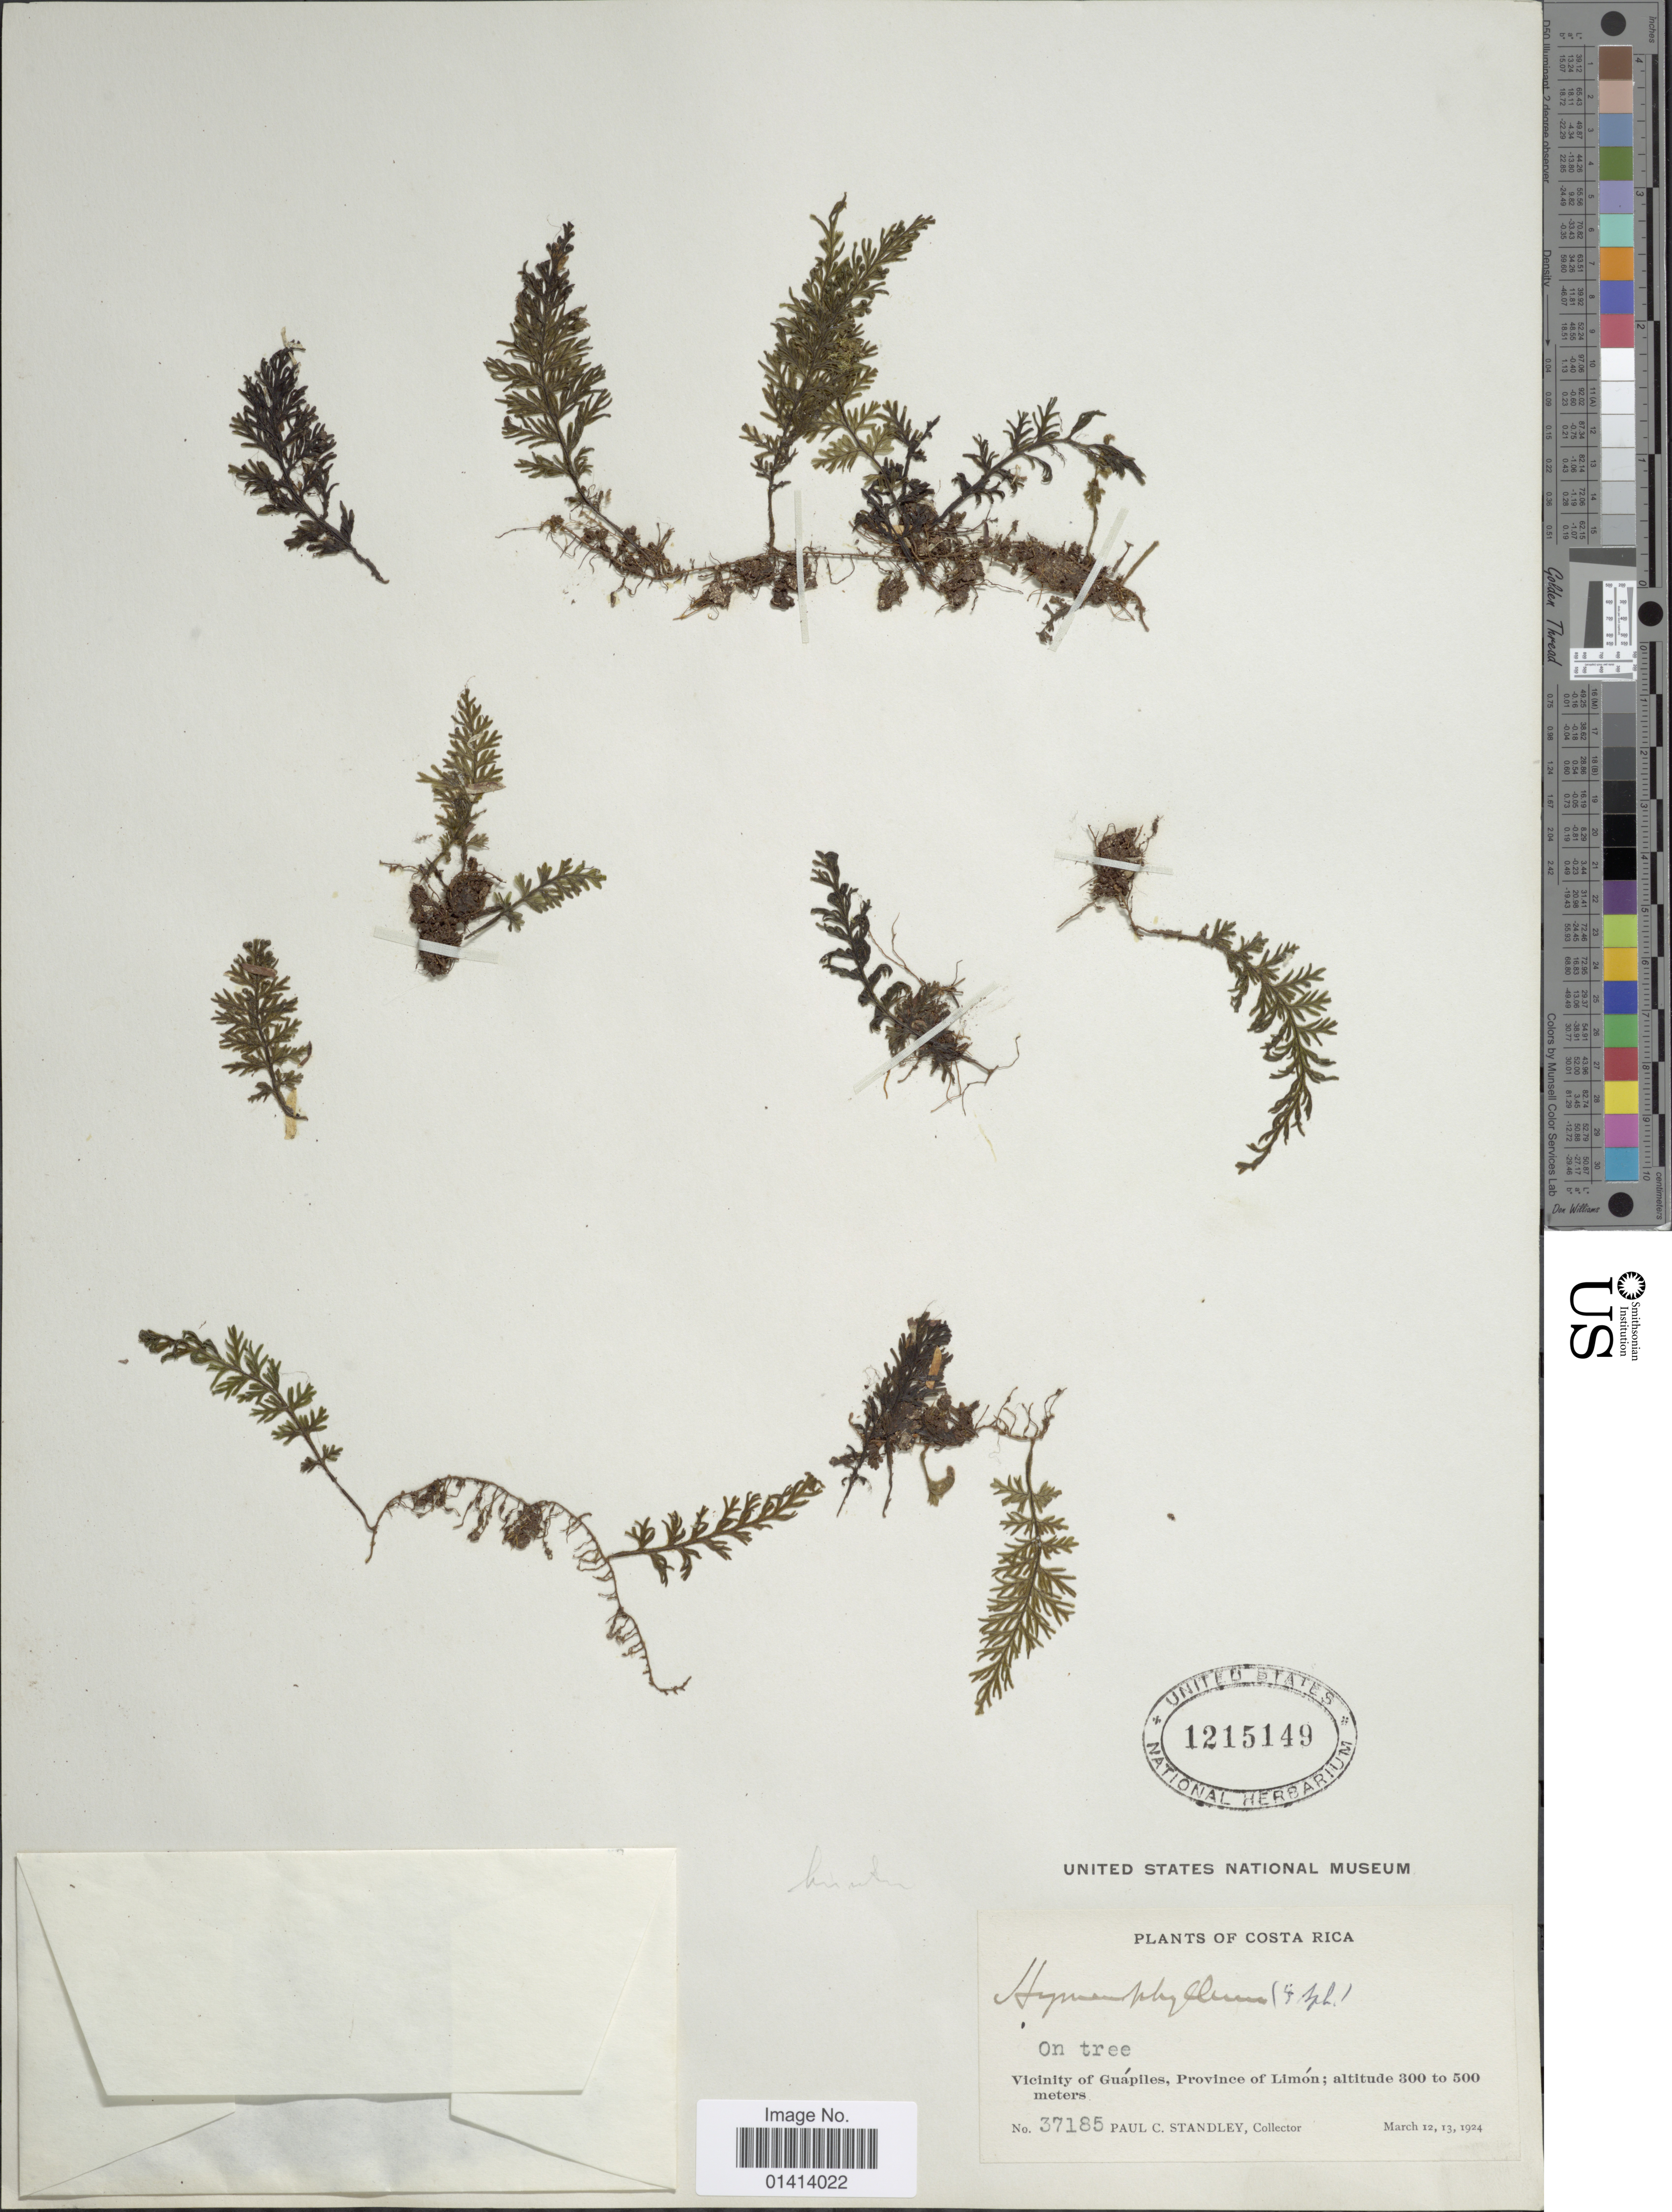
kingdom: Plantae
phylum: Tracheophyta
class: Polypodiopsida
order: Hymenophyllales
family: Hymenophyllaceae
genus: Hymenophyllum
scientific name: Hymenophyllum hirsutum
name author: (L.) Sw.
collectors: P. C. Standley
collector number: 37185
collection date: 1924-03-12/1924-03-13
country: Costa Rica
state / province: Limón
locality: Vicinity of Guápiles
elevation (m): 300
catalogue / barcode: US 1215149